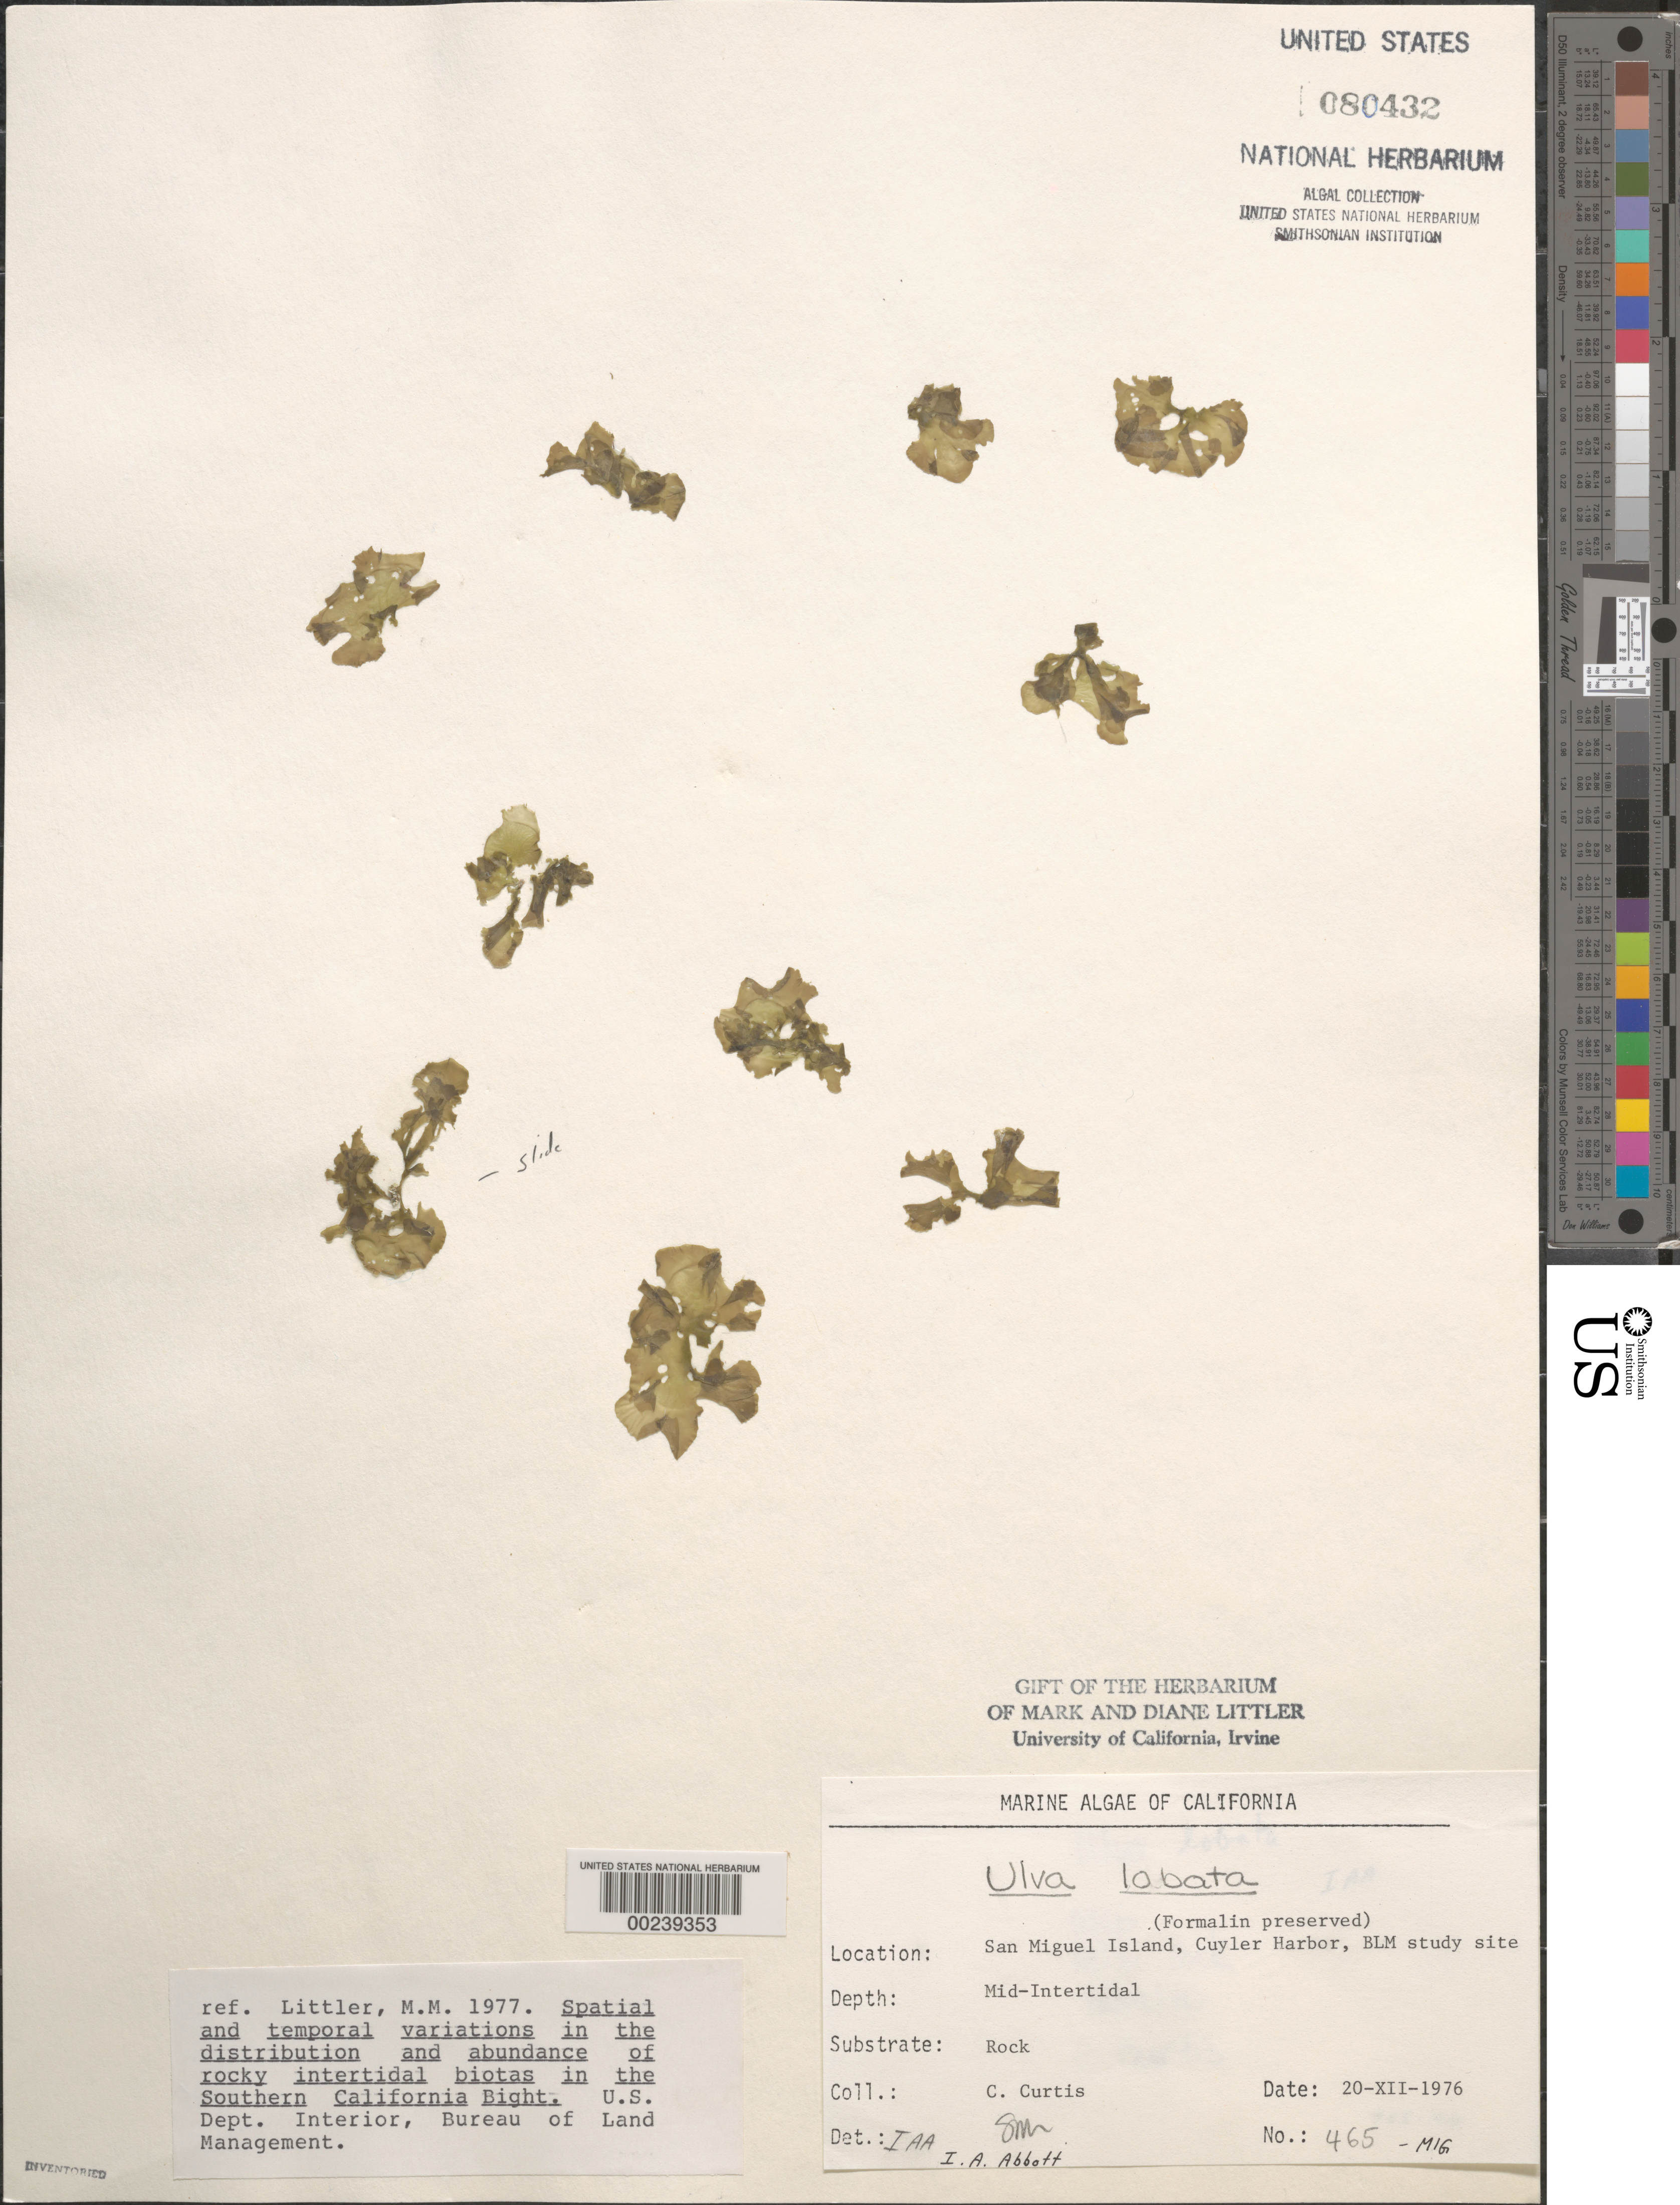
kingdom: Plantae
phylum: Chlorophyta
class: Ulvophyceae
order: Ulvales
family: Ulvaceae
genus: Ulva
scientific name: Ulva lactuca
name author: L.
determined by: Algae name updating Project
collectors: C. Curtis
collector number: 465-MIG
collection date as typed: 20 Dec 1976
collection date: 1976-12-20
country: United States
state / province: California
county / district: Santa Barbara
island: San Miguel Island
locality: Cuyler Harbor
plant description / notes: BLM-SOCALBIGHT Rocky Intertidal Survey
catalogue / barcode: US 80432